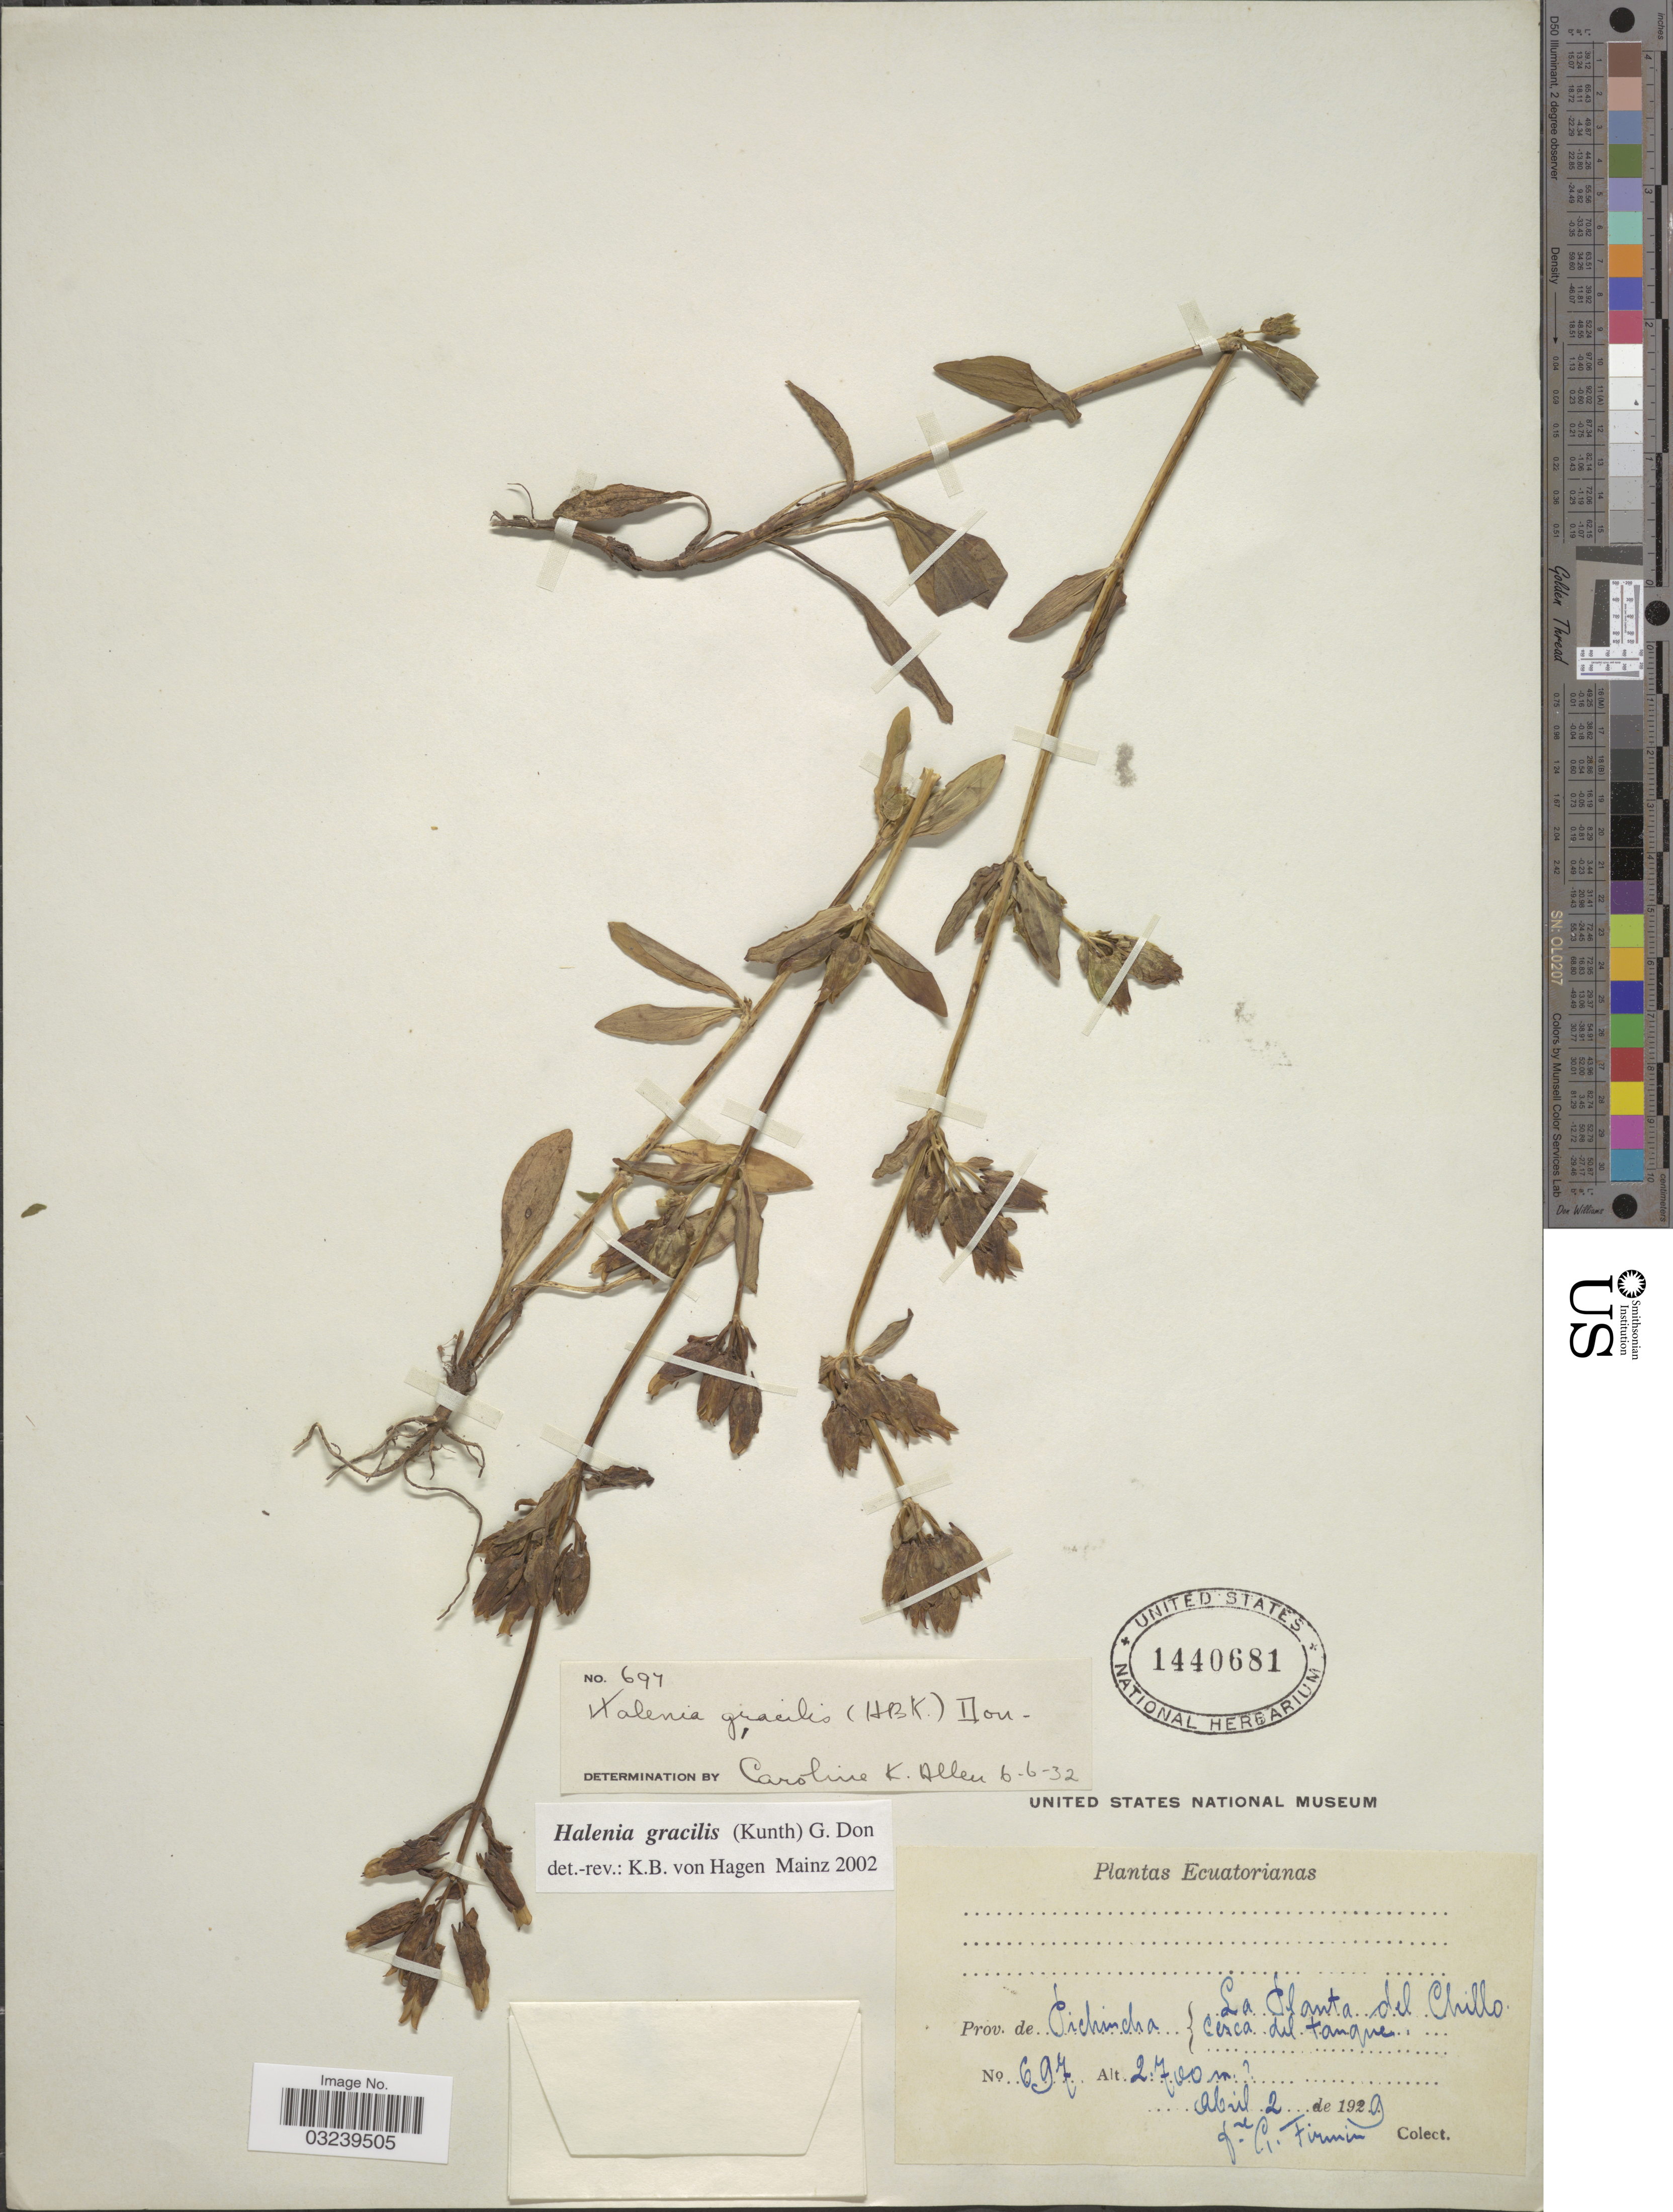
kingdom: Plantae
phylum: Tracheophyta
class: Magnoliopsida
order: Gentianales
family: Gentianaceae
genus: Halenia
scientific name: Halenia gracilis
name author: (Kunth) G. Don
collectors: F. Firmin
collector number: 697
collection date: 1929-04-02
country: Ecuador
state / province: Pichincha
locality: Prov. de Pichincha, La Planta del Chillo cerca del tanque.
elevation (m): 2700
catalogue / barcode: US 1440681